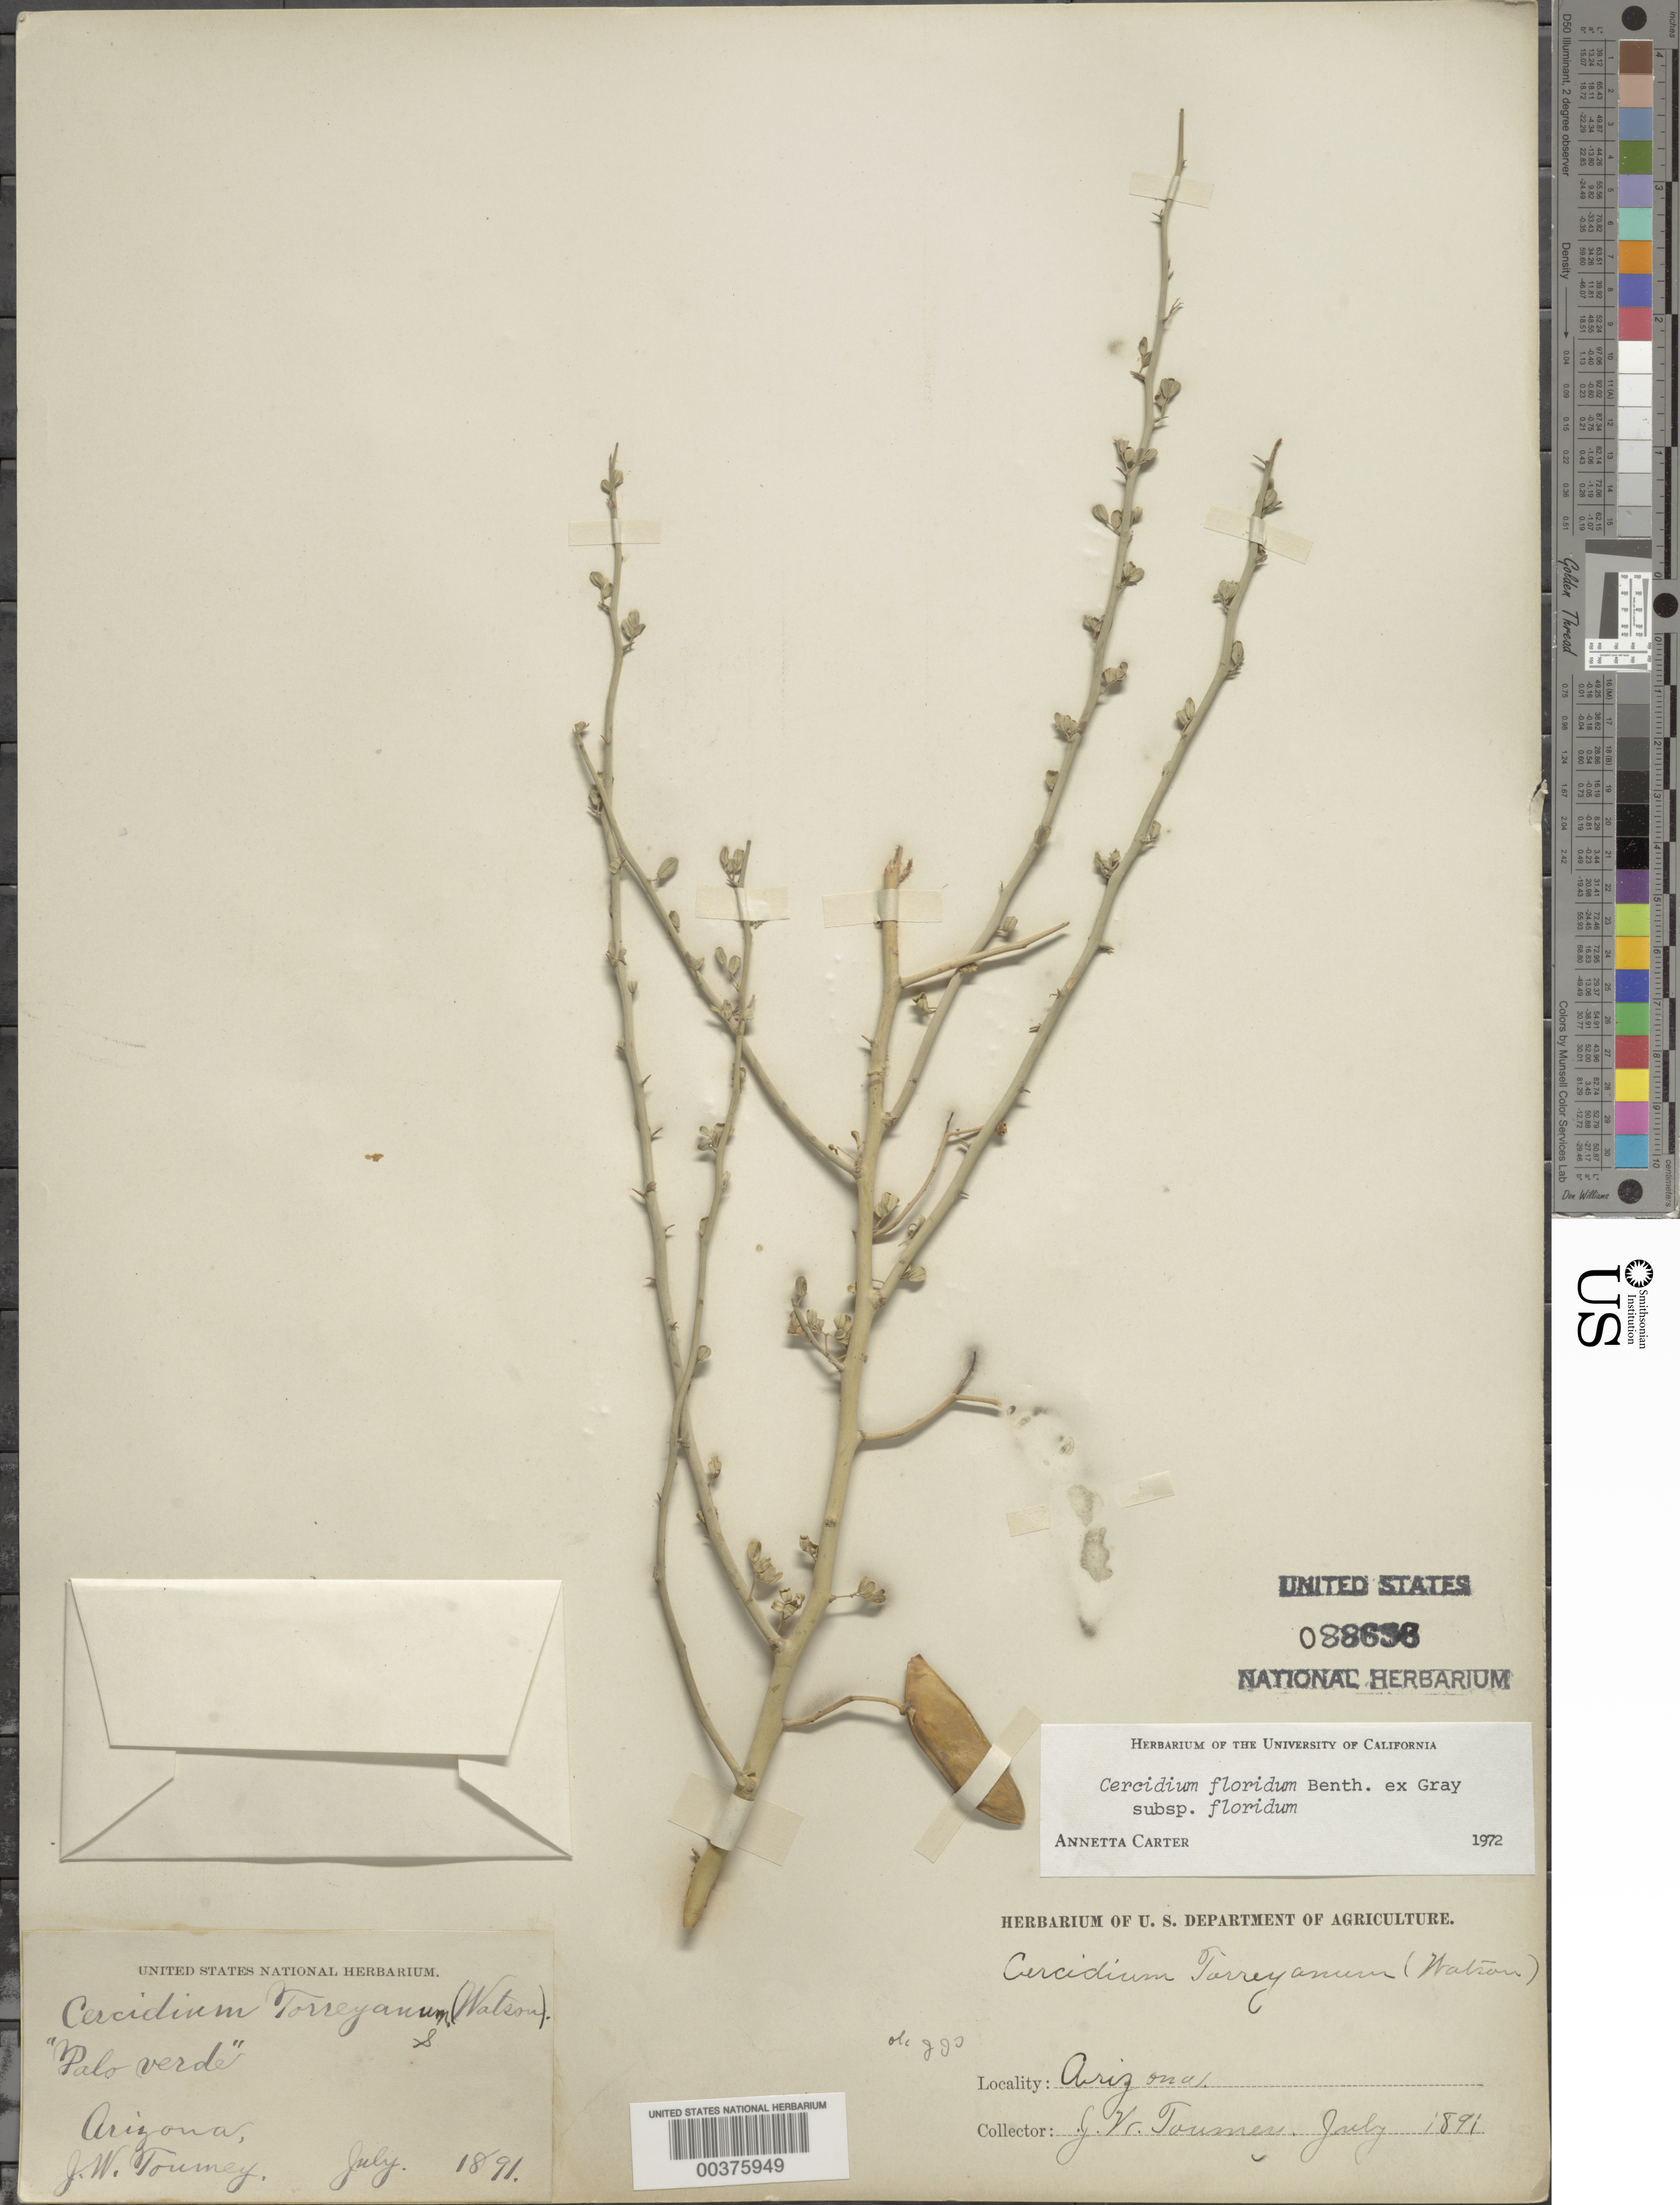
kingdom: Plantae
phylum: Tracheophyta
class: Magnoliopsida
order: Fabales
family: Fabaceae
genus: Parkinsonia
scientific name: Parkinsonia florida subsp. florida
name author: (Benth. ex A. Gray) S. Watson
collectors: J. W. Toumey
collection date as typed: Jul 1891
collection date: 1891-07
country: United States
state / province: Arizona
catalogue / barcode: US 88656